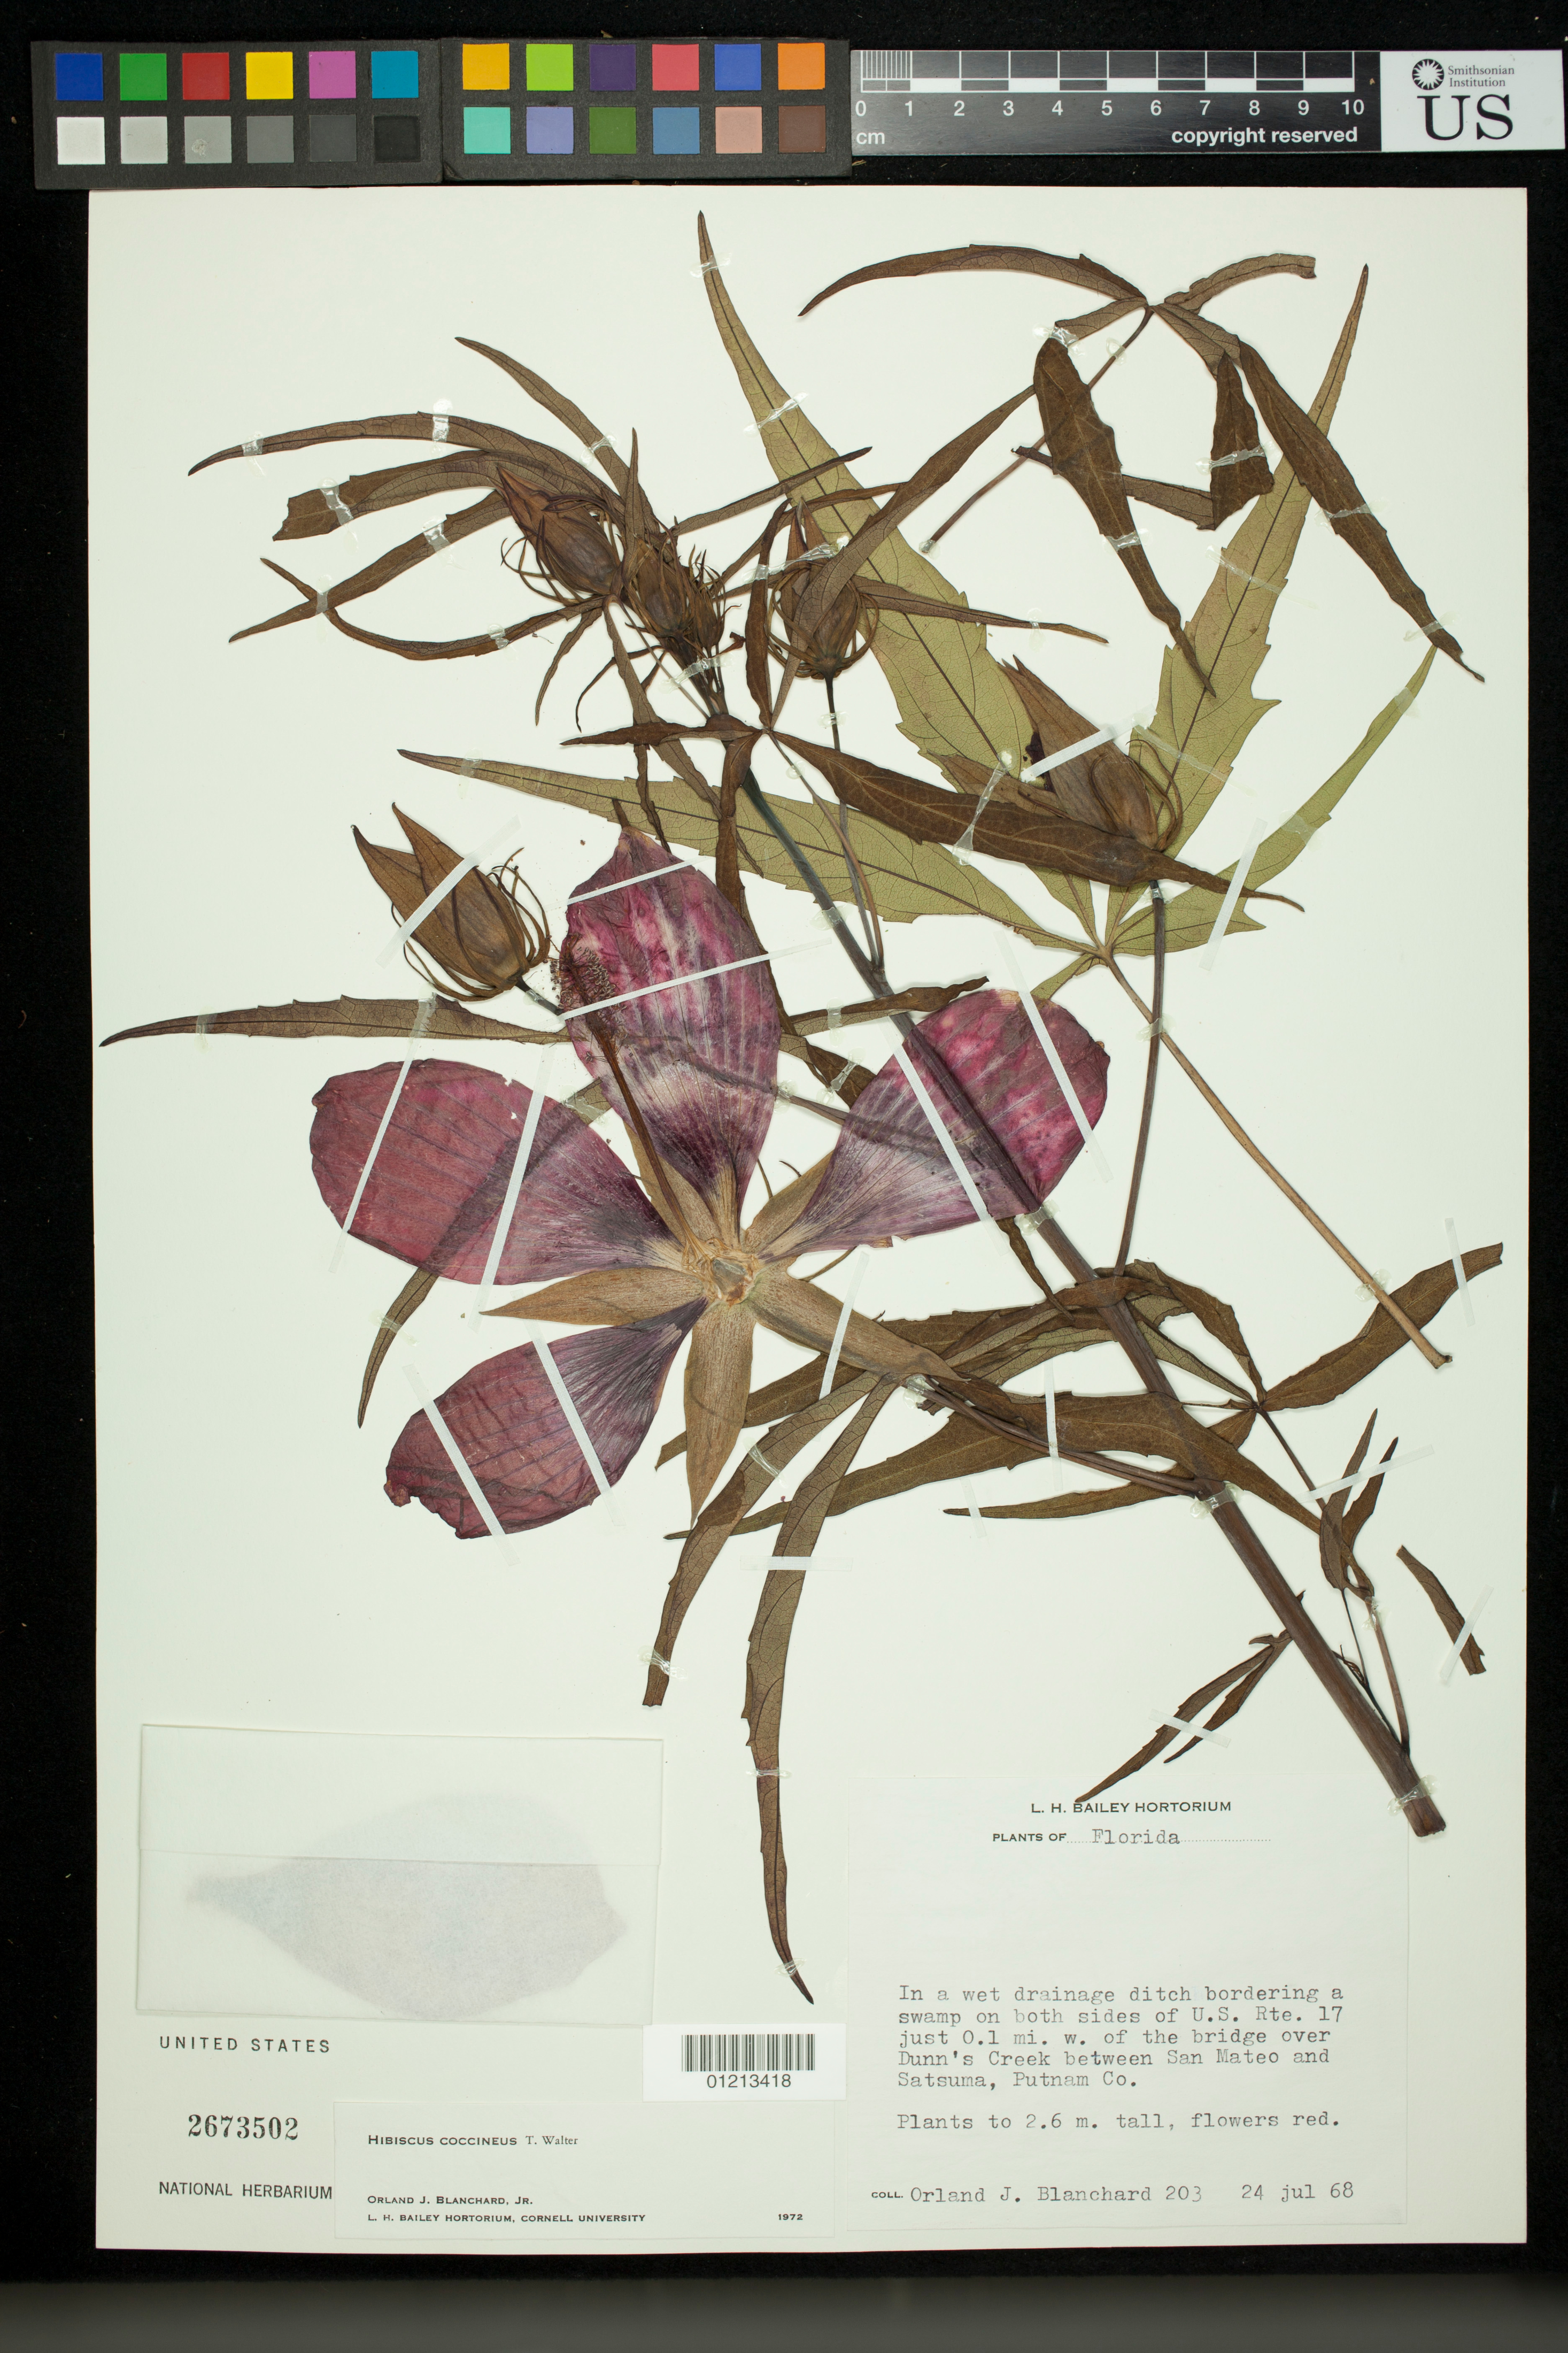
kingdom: Plantae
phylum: Tracheophyta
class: Magnoliopsida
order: Malvales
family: Malvaceae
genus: Hibiscus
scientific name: Hibiscus coccineus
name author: Walter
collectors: O. J. Blanchard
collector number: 203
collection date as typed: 24 Jul 1968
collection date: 1968-07-24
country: United States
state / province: Florida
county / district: Putnam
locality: In a wet drainage ditch bordering a swamp on both sides of U.S. Rte. 17 just 0.1 mi. w. of the bridge over Dunn's Creek between San Mateo and Satsuma, Putnam Co.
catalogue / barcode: US 2673502